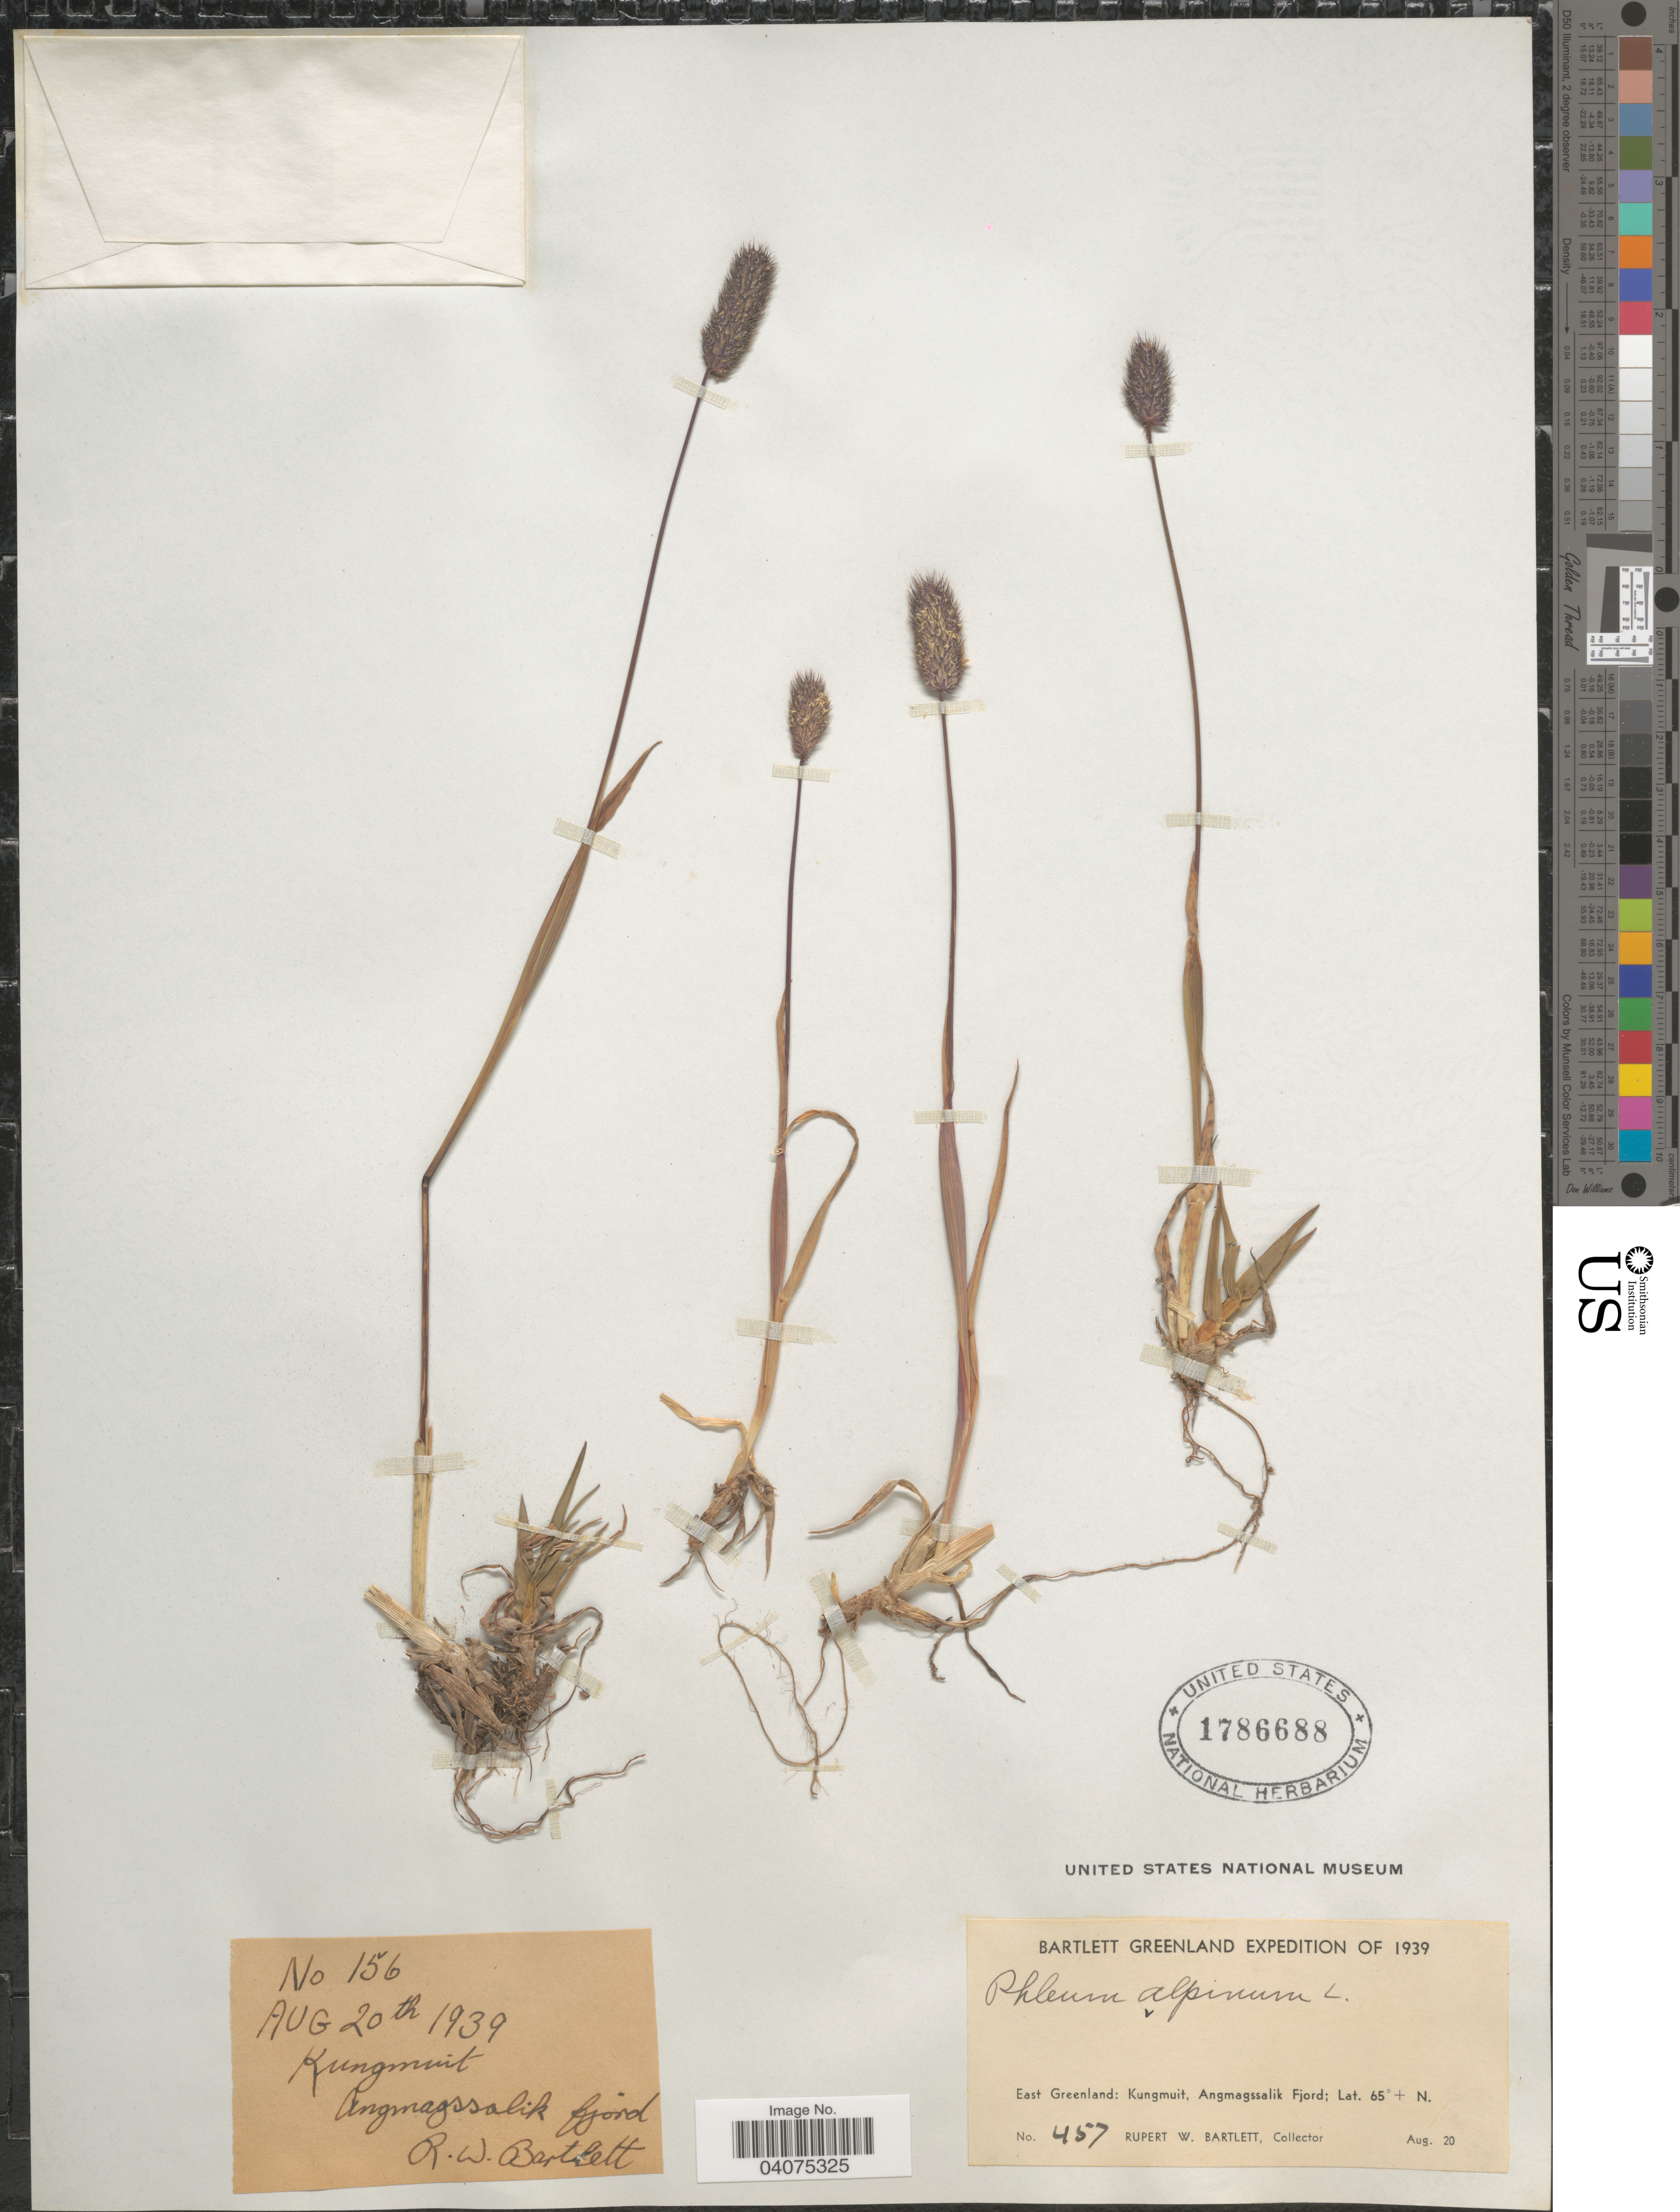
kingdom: Plantae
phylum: Tracheophyta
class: Liliopsida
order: Poales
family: Poaceae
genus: Phleum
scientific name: Phleum alpinum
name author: L.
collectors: R. W. Bartlett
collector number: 156/457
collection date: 1939-08-20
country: Greenland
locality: Bartlett Greenland Expedition of 1939. East Greenland: Kungmuit, Angmagssalik.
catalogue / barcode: US 1786688